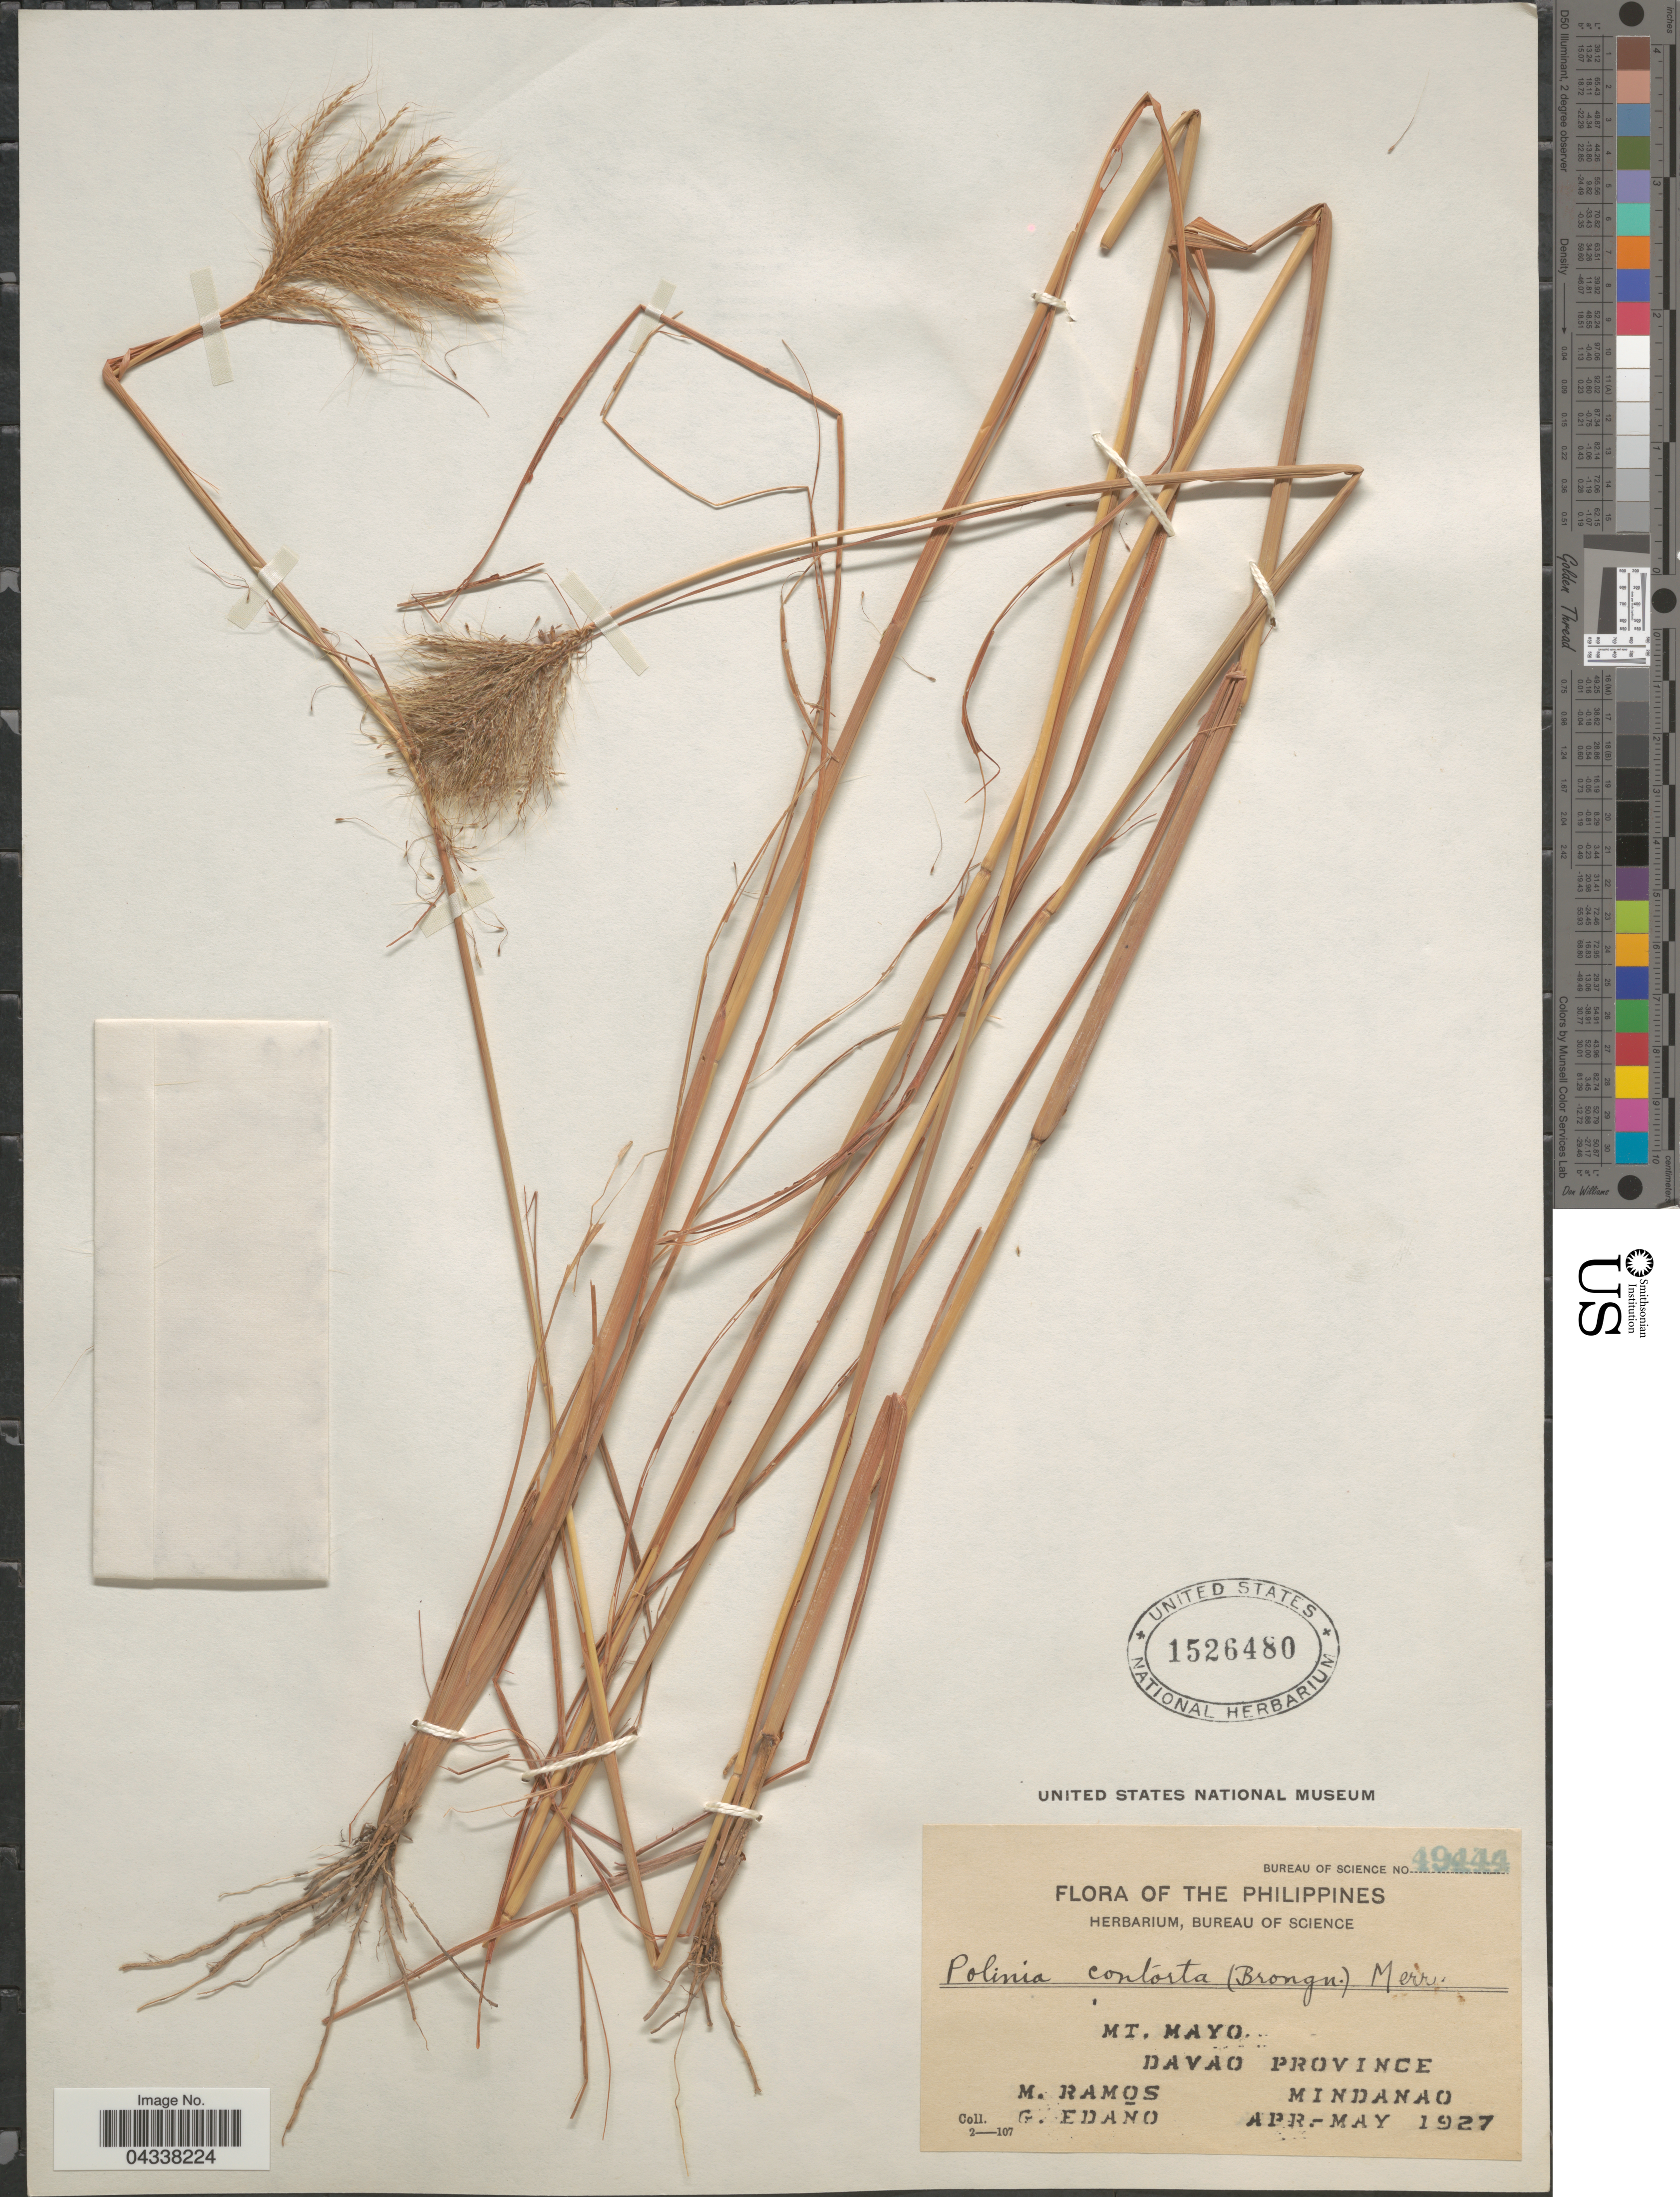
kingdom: Plantae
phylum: Tracheophyta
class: Liliopsida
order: Poales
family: Poaceae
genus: Pseudopogonatherum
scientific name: Pseudopogonatherum contortum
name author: A. Camus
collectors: M. Ramos & G. Edaño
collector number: Bureau of Science 49444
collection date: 1927-04/1927-05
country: Philippines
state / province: Davao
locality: Mt. Mayo. Mindanao.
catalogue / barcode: US 1526480